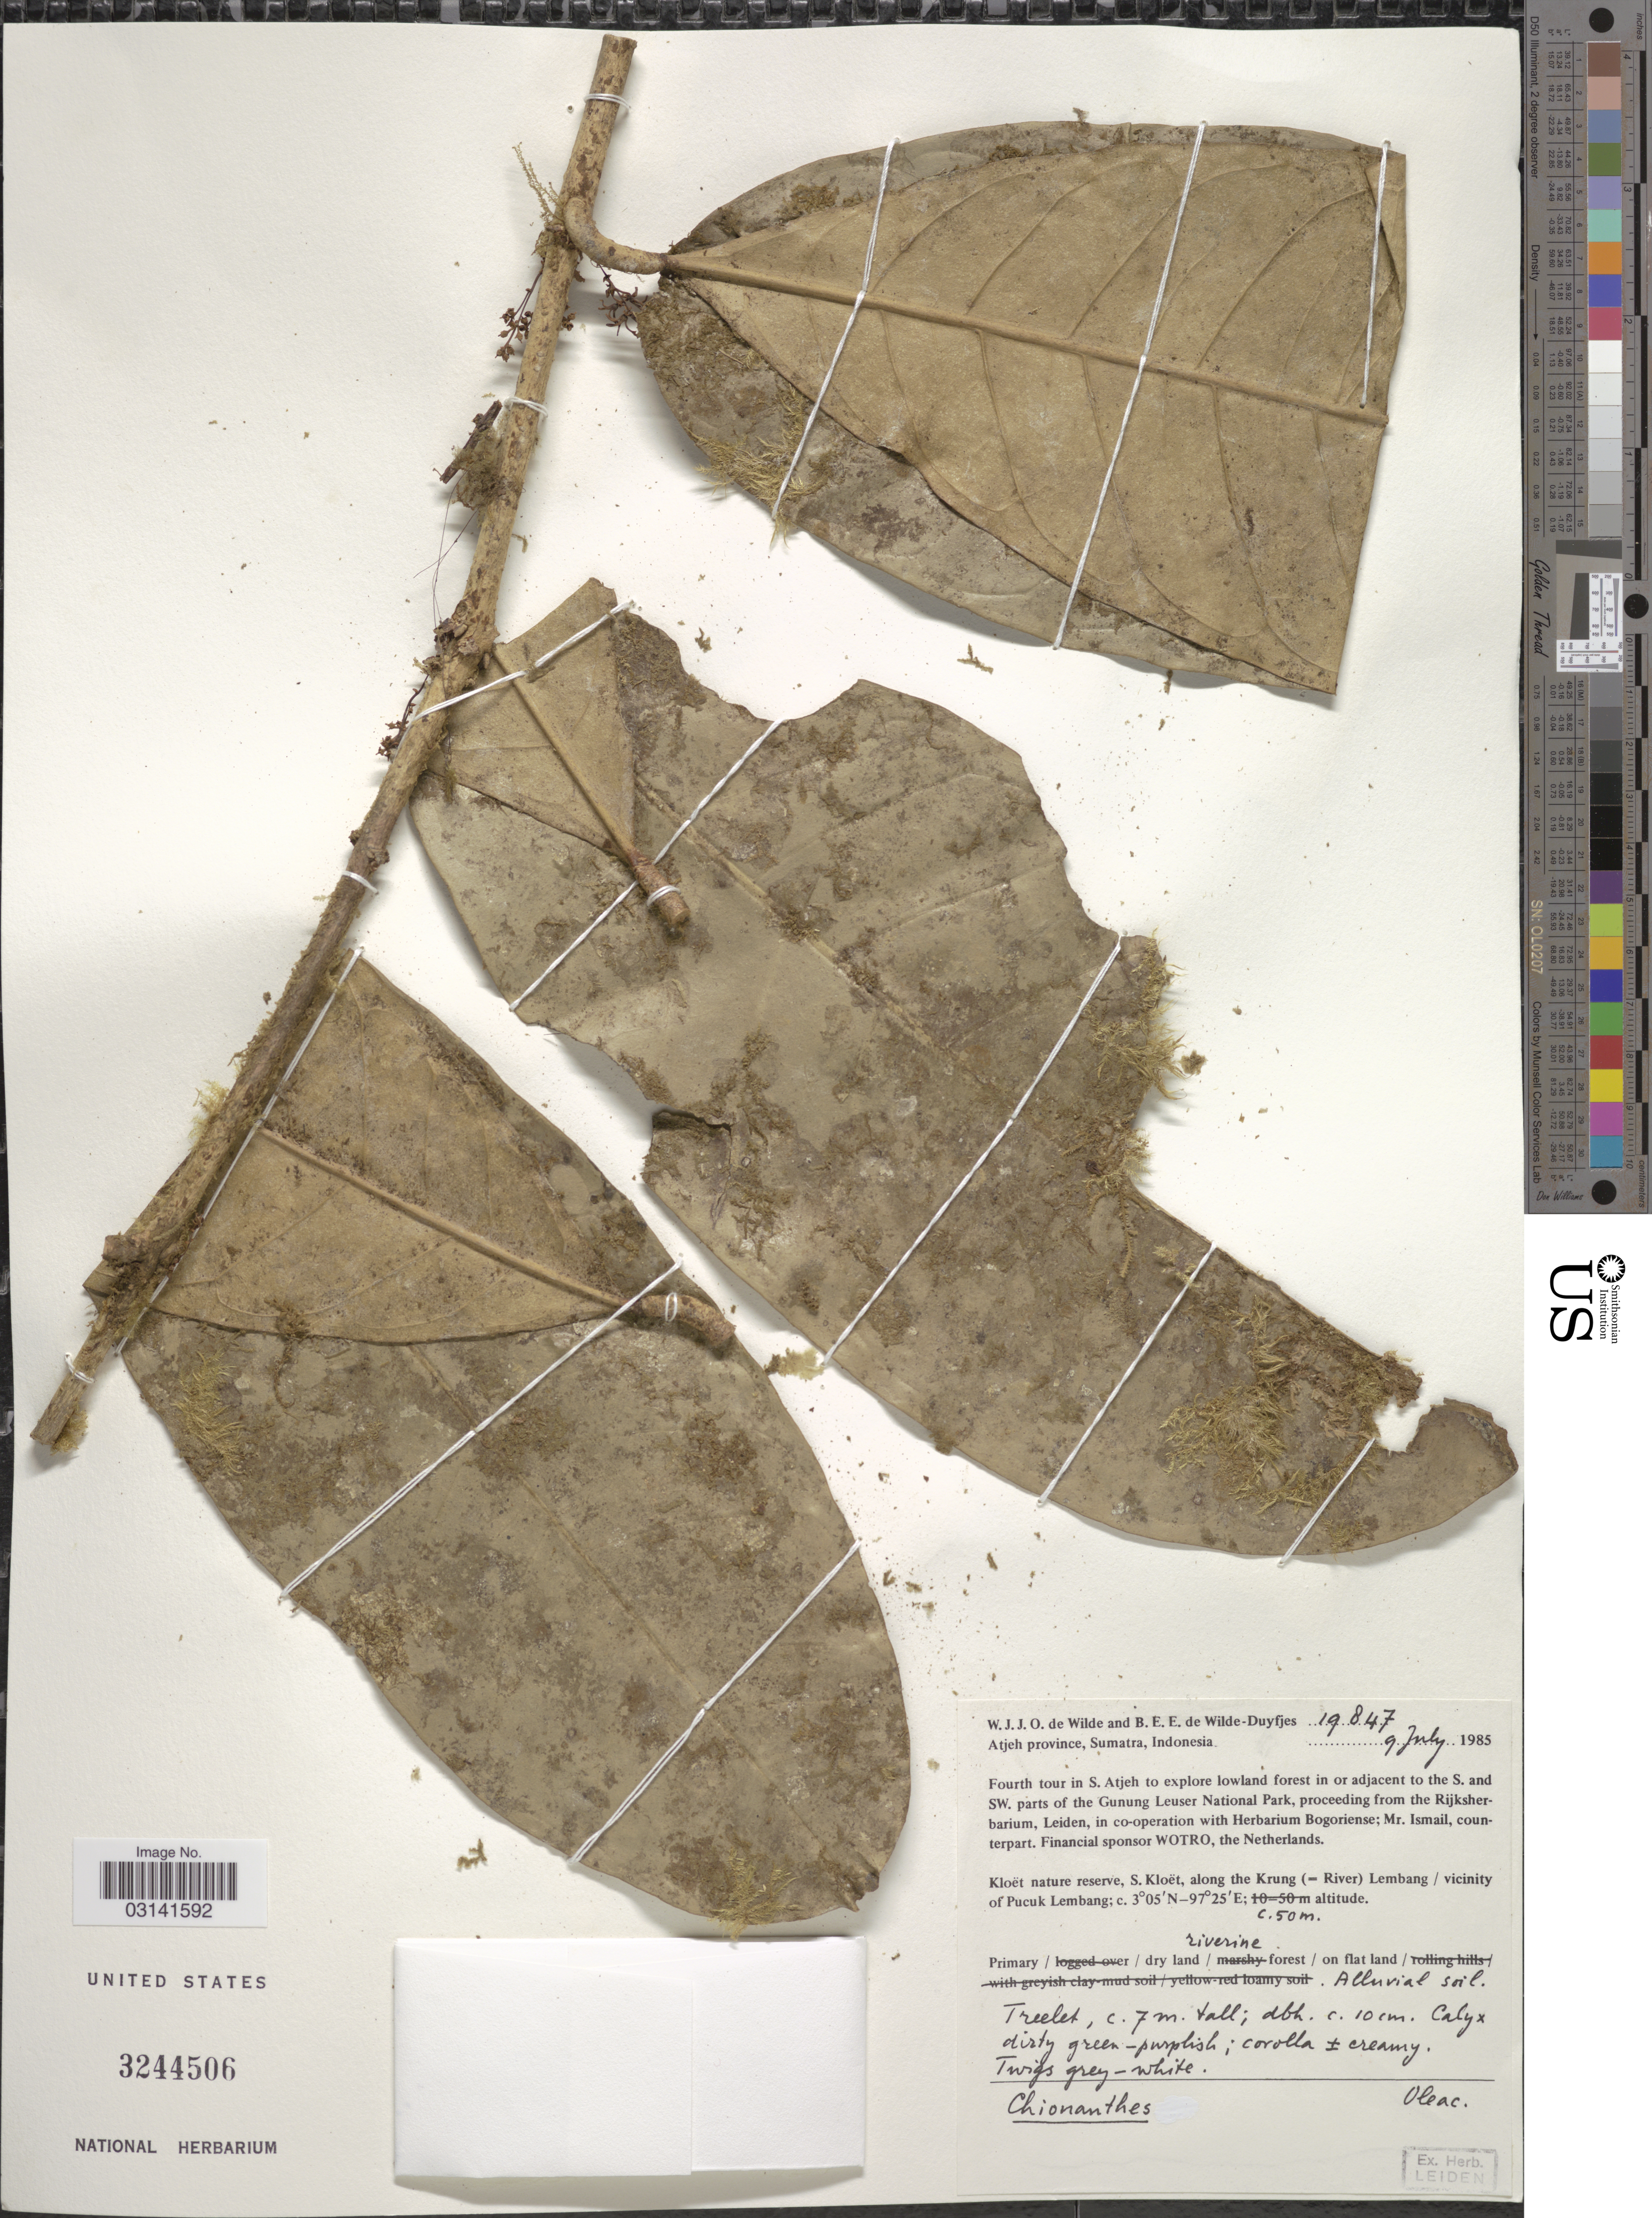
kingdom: Plantae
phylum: Tracheophyta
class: Magnoliopsida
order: Lamiales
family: Oleaceae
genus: Chionanthus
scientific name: Chionanthus sp.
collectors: W. J. de Wilde & B. E. de Wilde-Duyfjes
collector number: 19847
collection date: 1985-07-09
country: Indonesia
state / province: Sumatra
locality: Atjeh province, Sumatra. Fourth tour in S. Atjeh to explore lowland forest in or adjacent to the S. and SW. parts of the Gunung Leuser National Park. Kloët nature reserve, S. Kloët, along the Krung (= River) Lembang / vicinity of Pucuk Lembang.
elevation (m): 50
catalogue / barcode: US 3244506